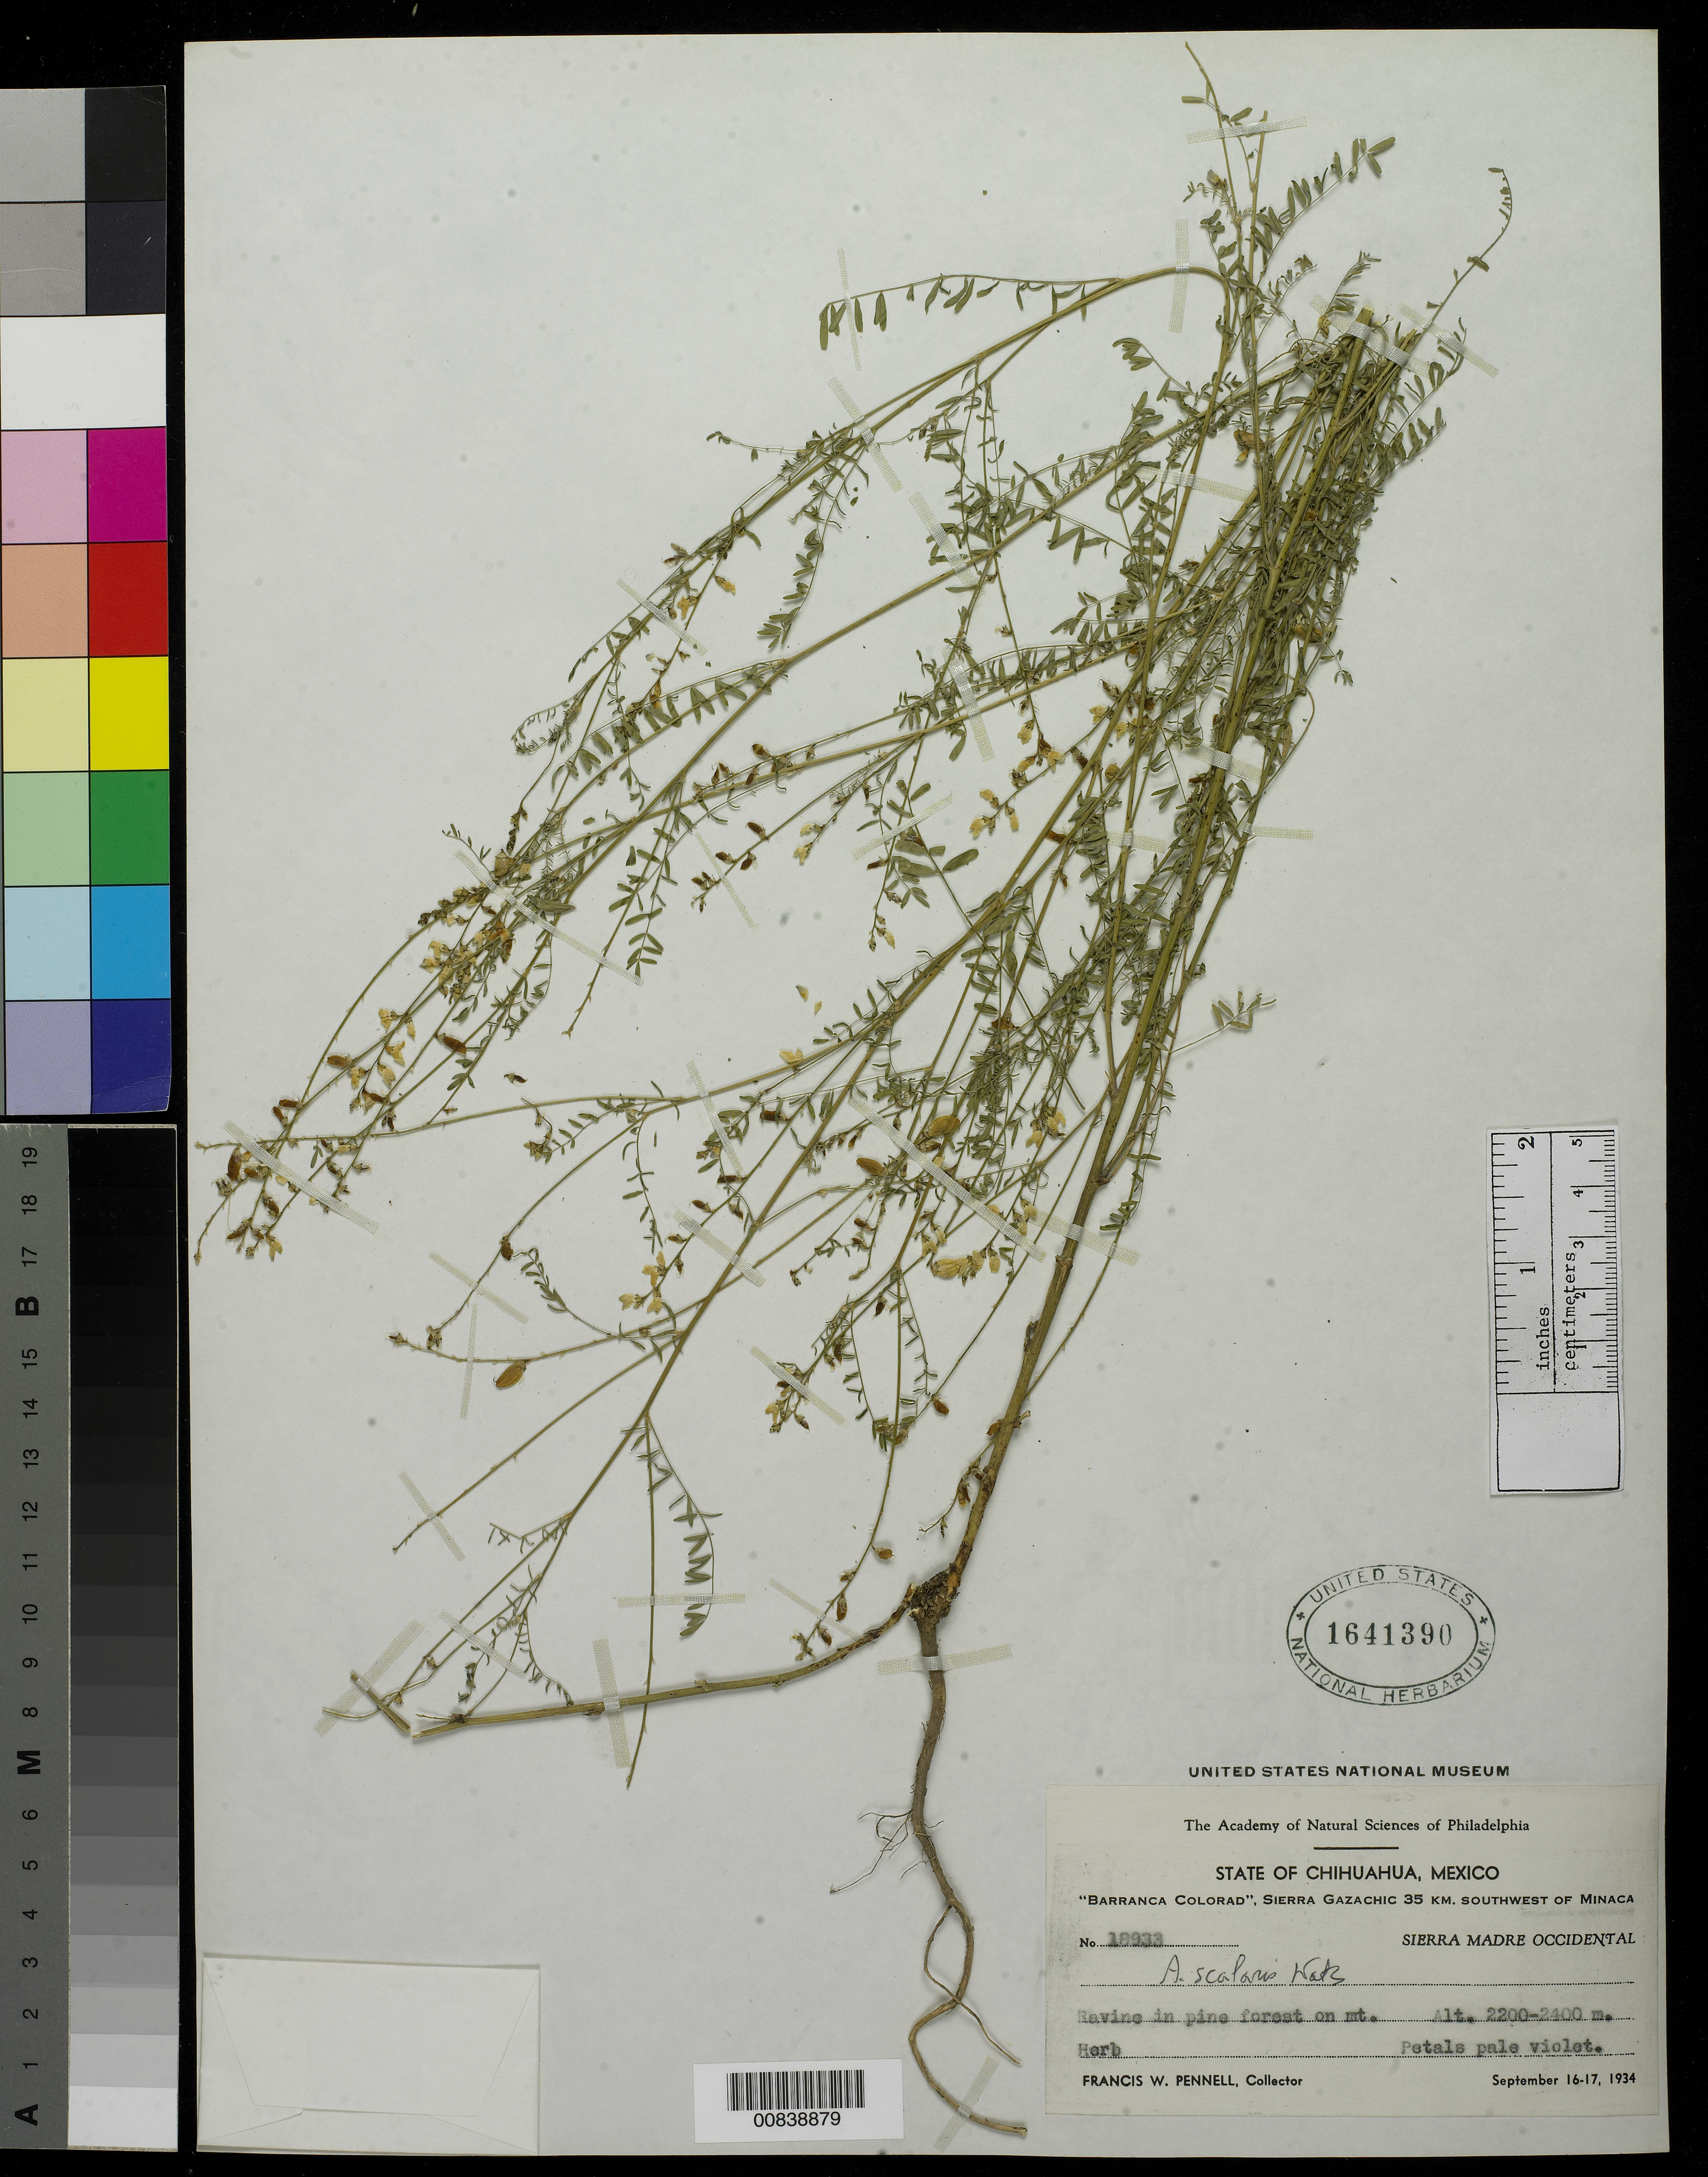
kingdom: Plantae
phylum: Tracheophyta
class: Magnoliopsida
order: Fabales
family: Fabaceae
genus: Astragalus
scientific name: Astragalus scalaris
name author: S. Watson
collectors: F. W. Pennell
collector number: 18933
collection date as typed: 16 Sep 1934 to 17 Sep 1934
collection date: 1934-09-16/1934-09-17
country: Mexico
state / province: Chihuahua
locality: Barranca Colorad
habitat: Ravine in pine forest on Mt.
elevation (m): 2400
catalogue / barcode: US 1641390